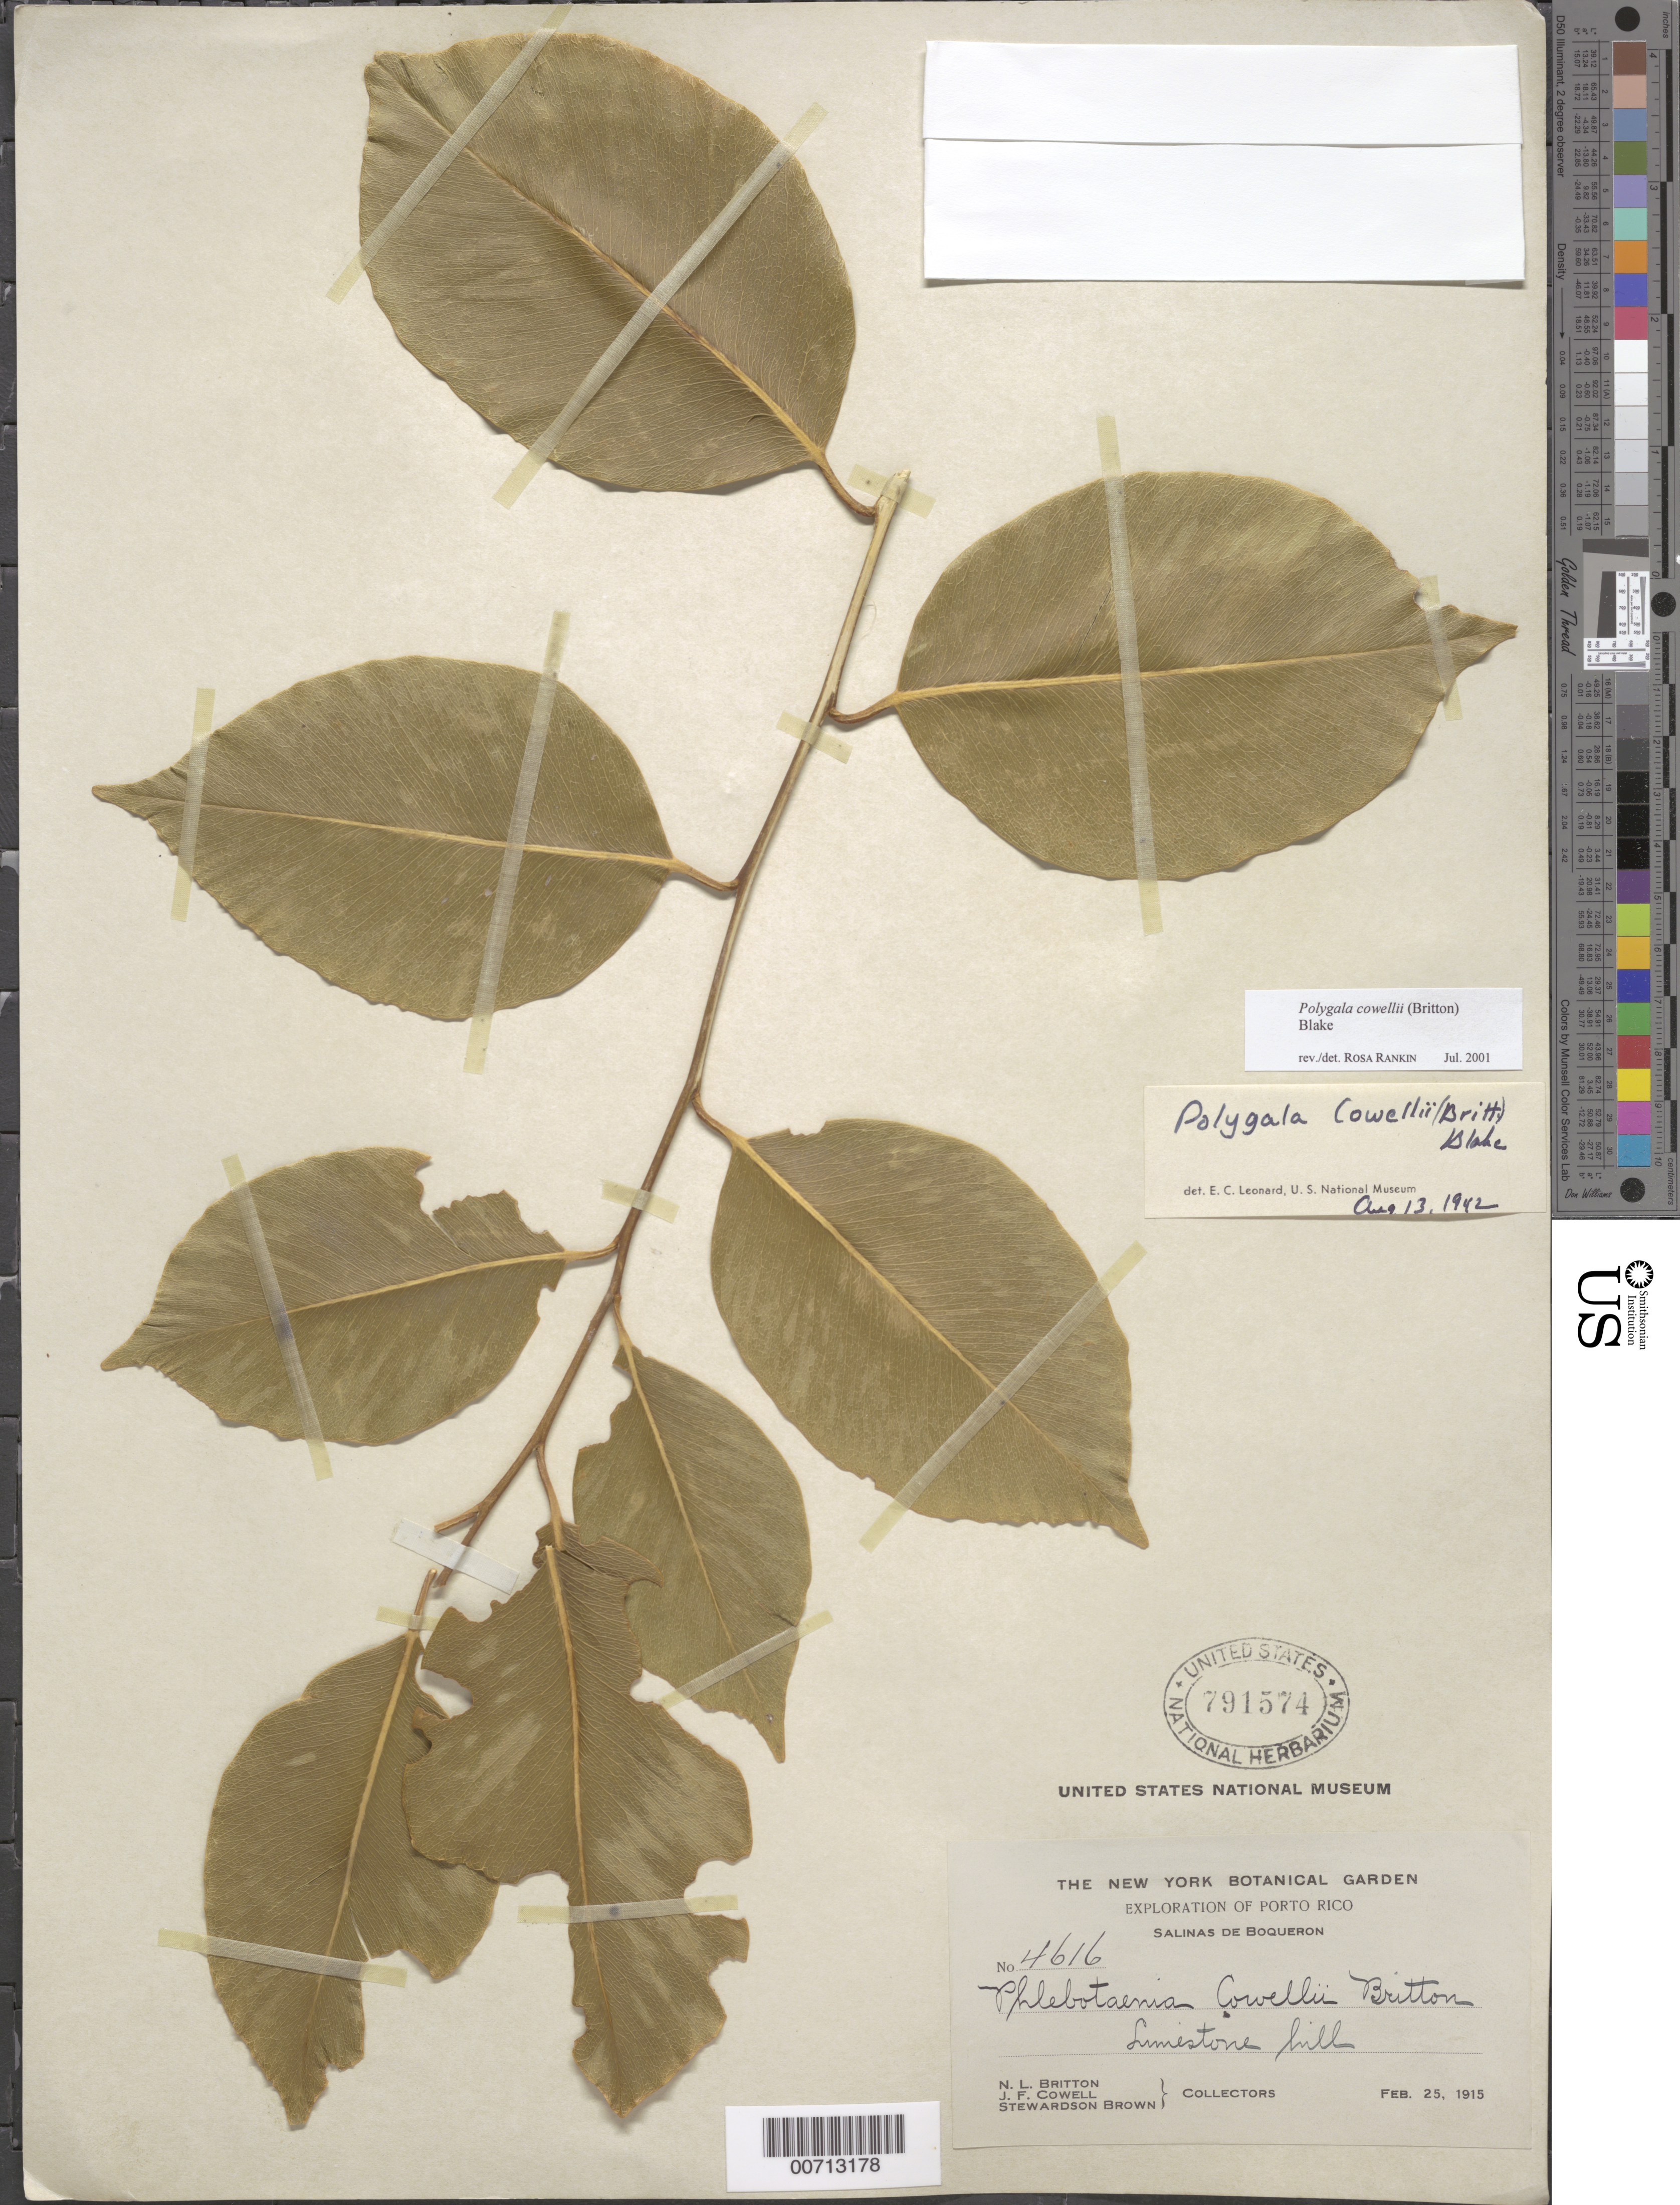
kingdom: Plantae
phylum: Tracheophyta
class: Magnoliopsida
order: Fabales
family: Polygalaceae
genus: Phlebotaenia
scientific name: Phlebotaenia cowellii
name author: Britton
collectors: N. Britton, J. F. Cowell & S. Brown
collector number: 4616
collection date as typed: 25 Feb 1915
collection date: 1915-02-25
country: Puerto Rico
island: Greater Antilles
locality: Salinas de Boqueron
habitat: Limestone hill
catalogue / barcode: US 791574